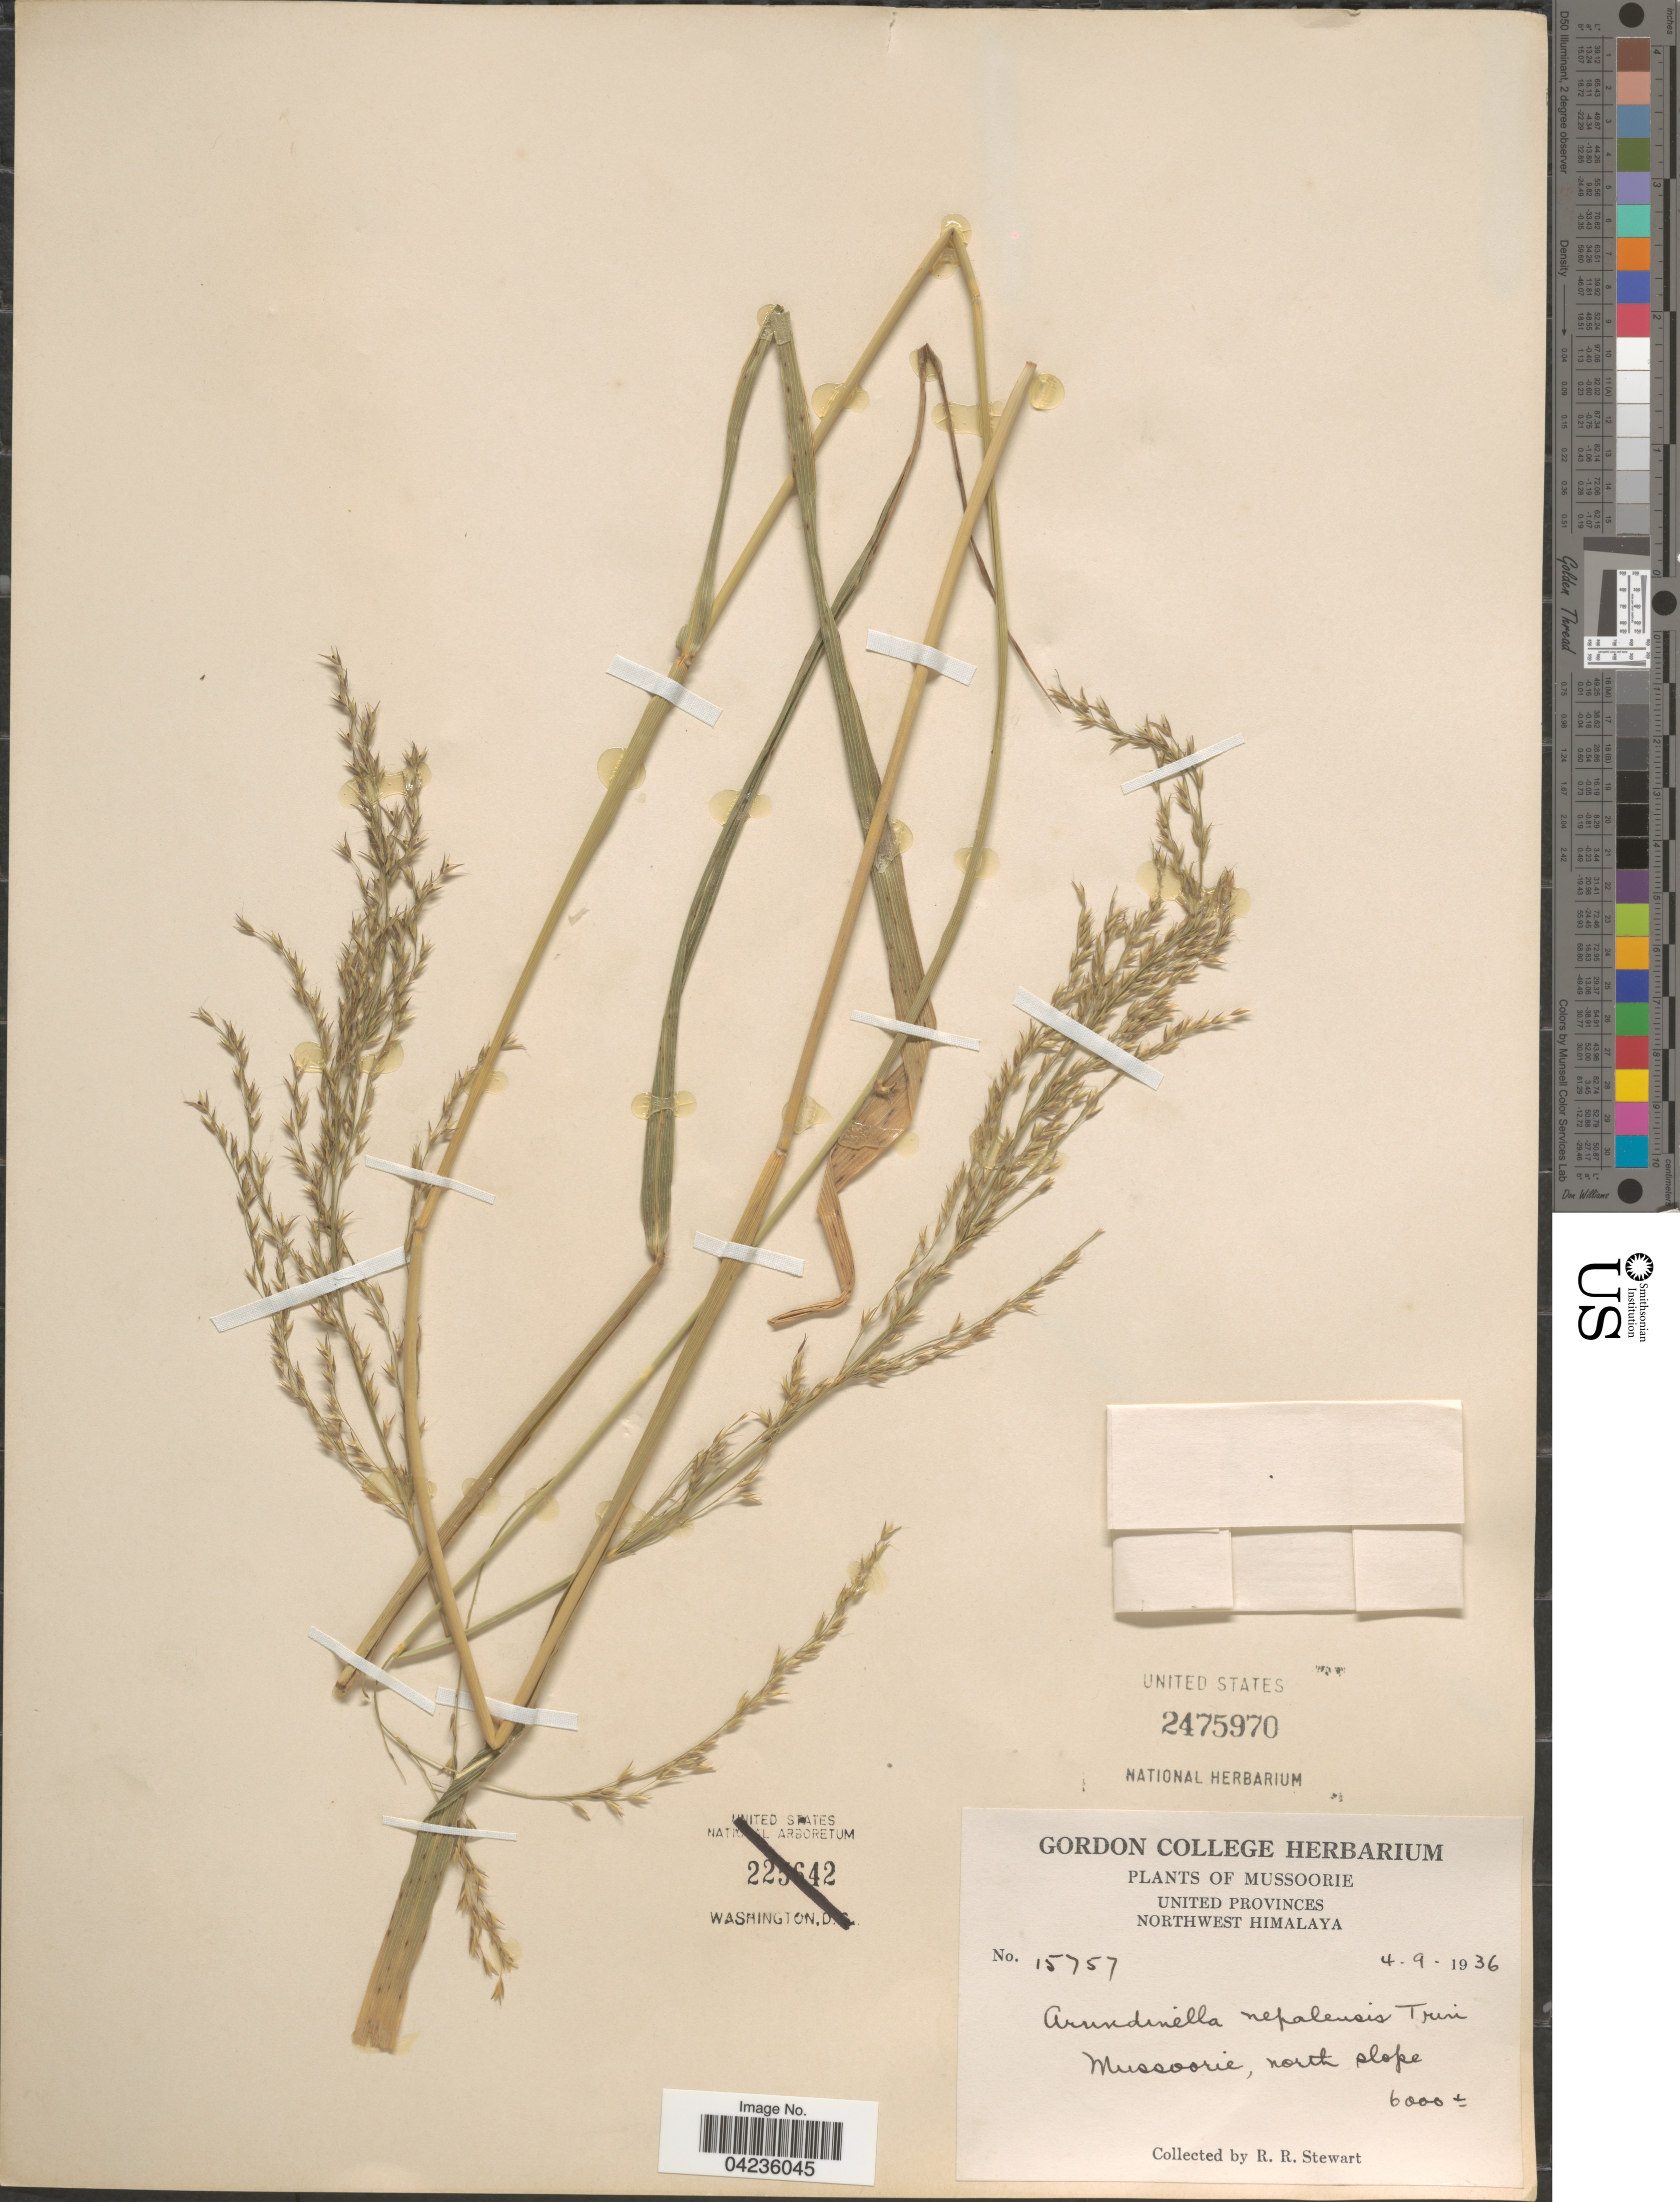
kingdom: Plantae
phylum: Tracheophyta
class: Liliopsida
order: Poales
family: Poaceae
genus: Arundinella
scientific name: Arundinella nepalensis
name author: Trin.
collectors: R. Stewart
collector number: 15757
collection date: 1936-09-04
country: India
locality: Mussoorie. United Provinces. Northwest Himalaya. Mussoorie, north slope.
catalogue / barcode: US 2475970